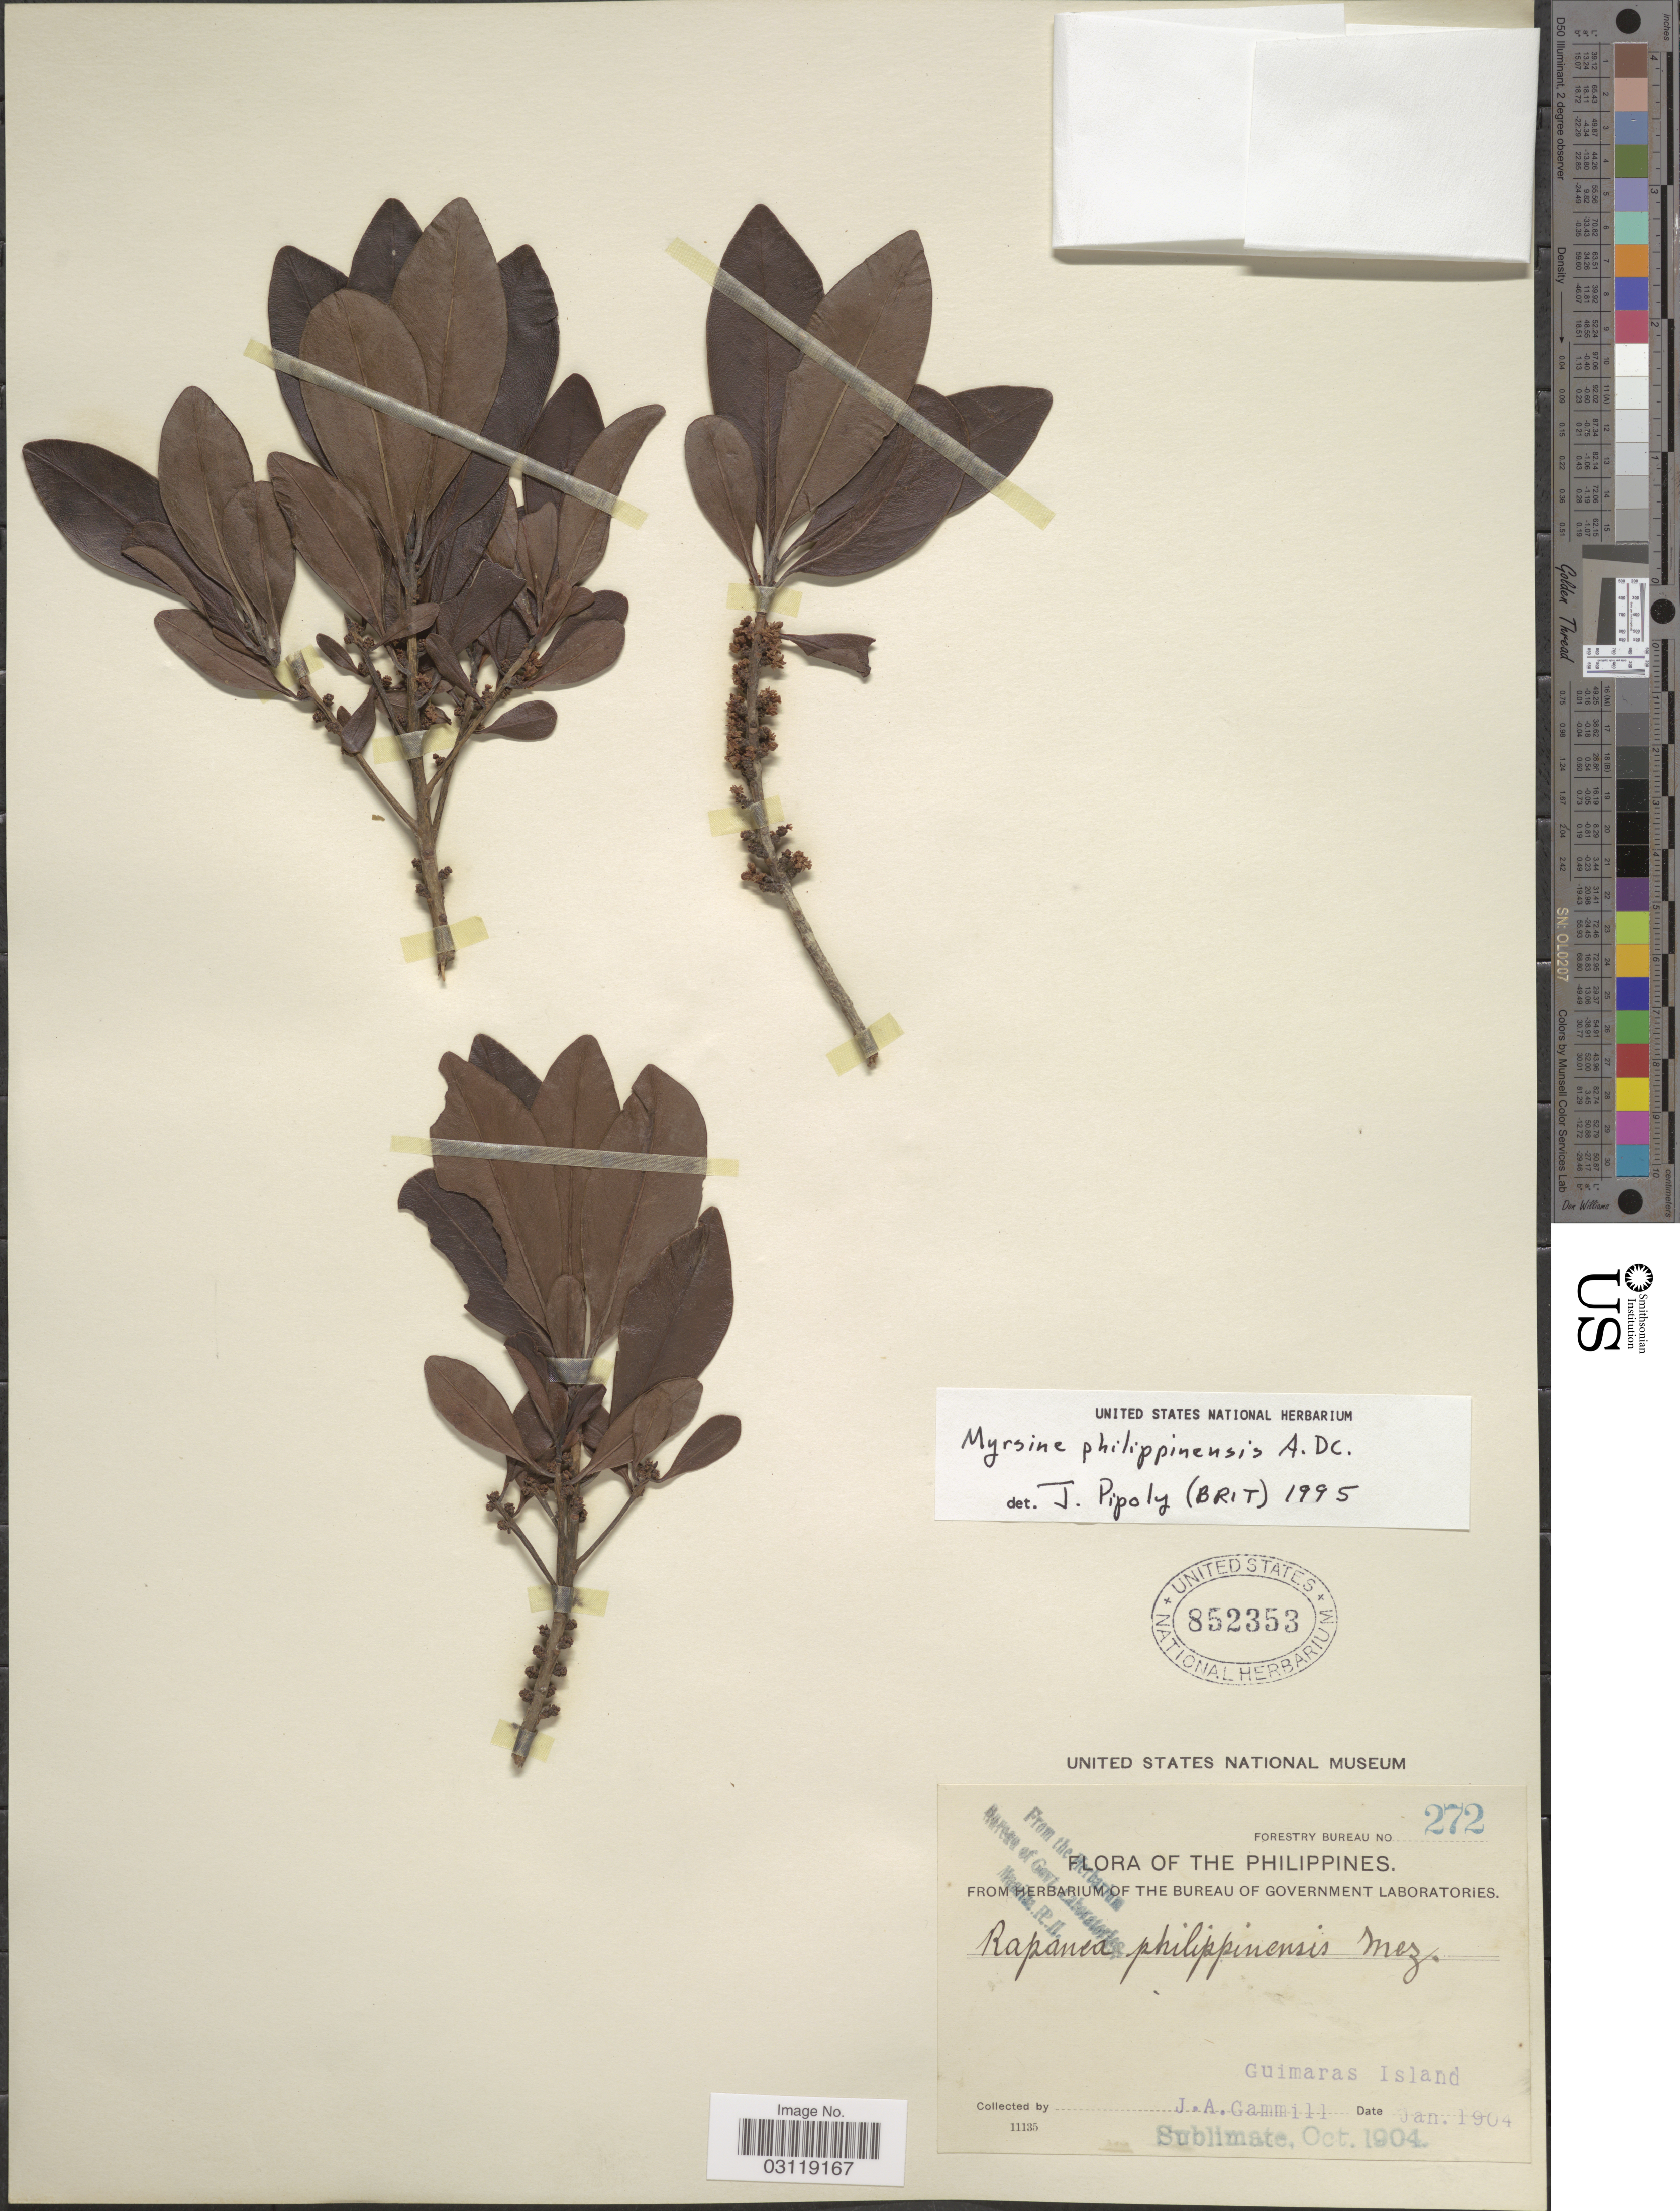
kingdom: Plantae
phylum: Tracheophyta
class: Magnoliopsida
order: Ericales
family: Primulaceae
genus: Rapanea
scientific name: Rapanea philippinensis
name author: (A. DC.) Mez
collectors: J. Gammill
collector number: Forestry Bureau 272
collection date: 1904-01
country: Philippines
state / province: Western Visayas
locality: Guimaras Island.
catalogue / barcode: US 852353